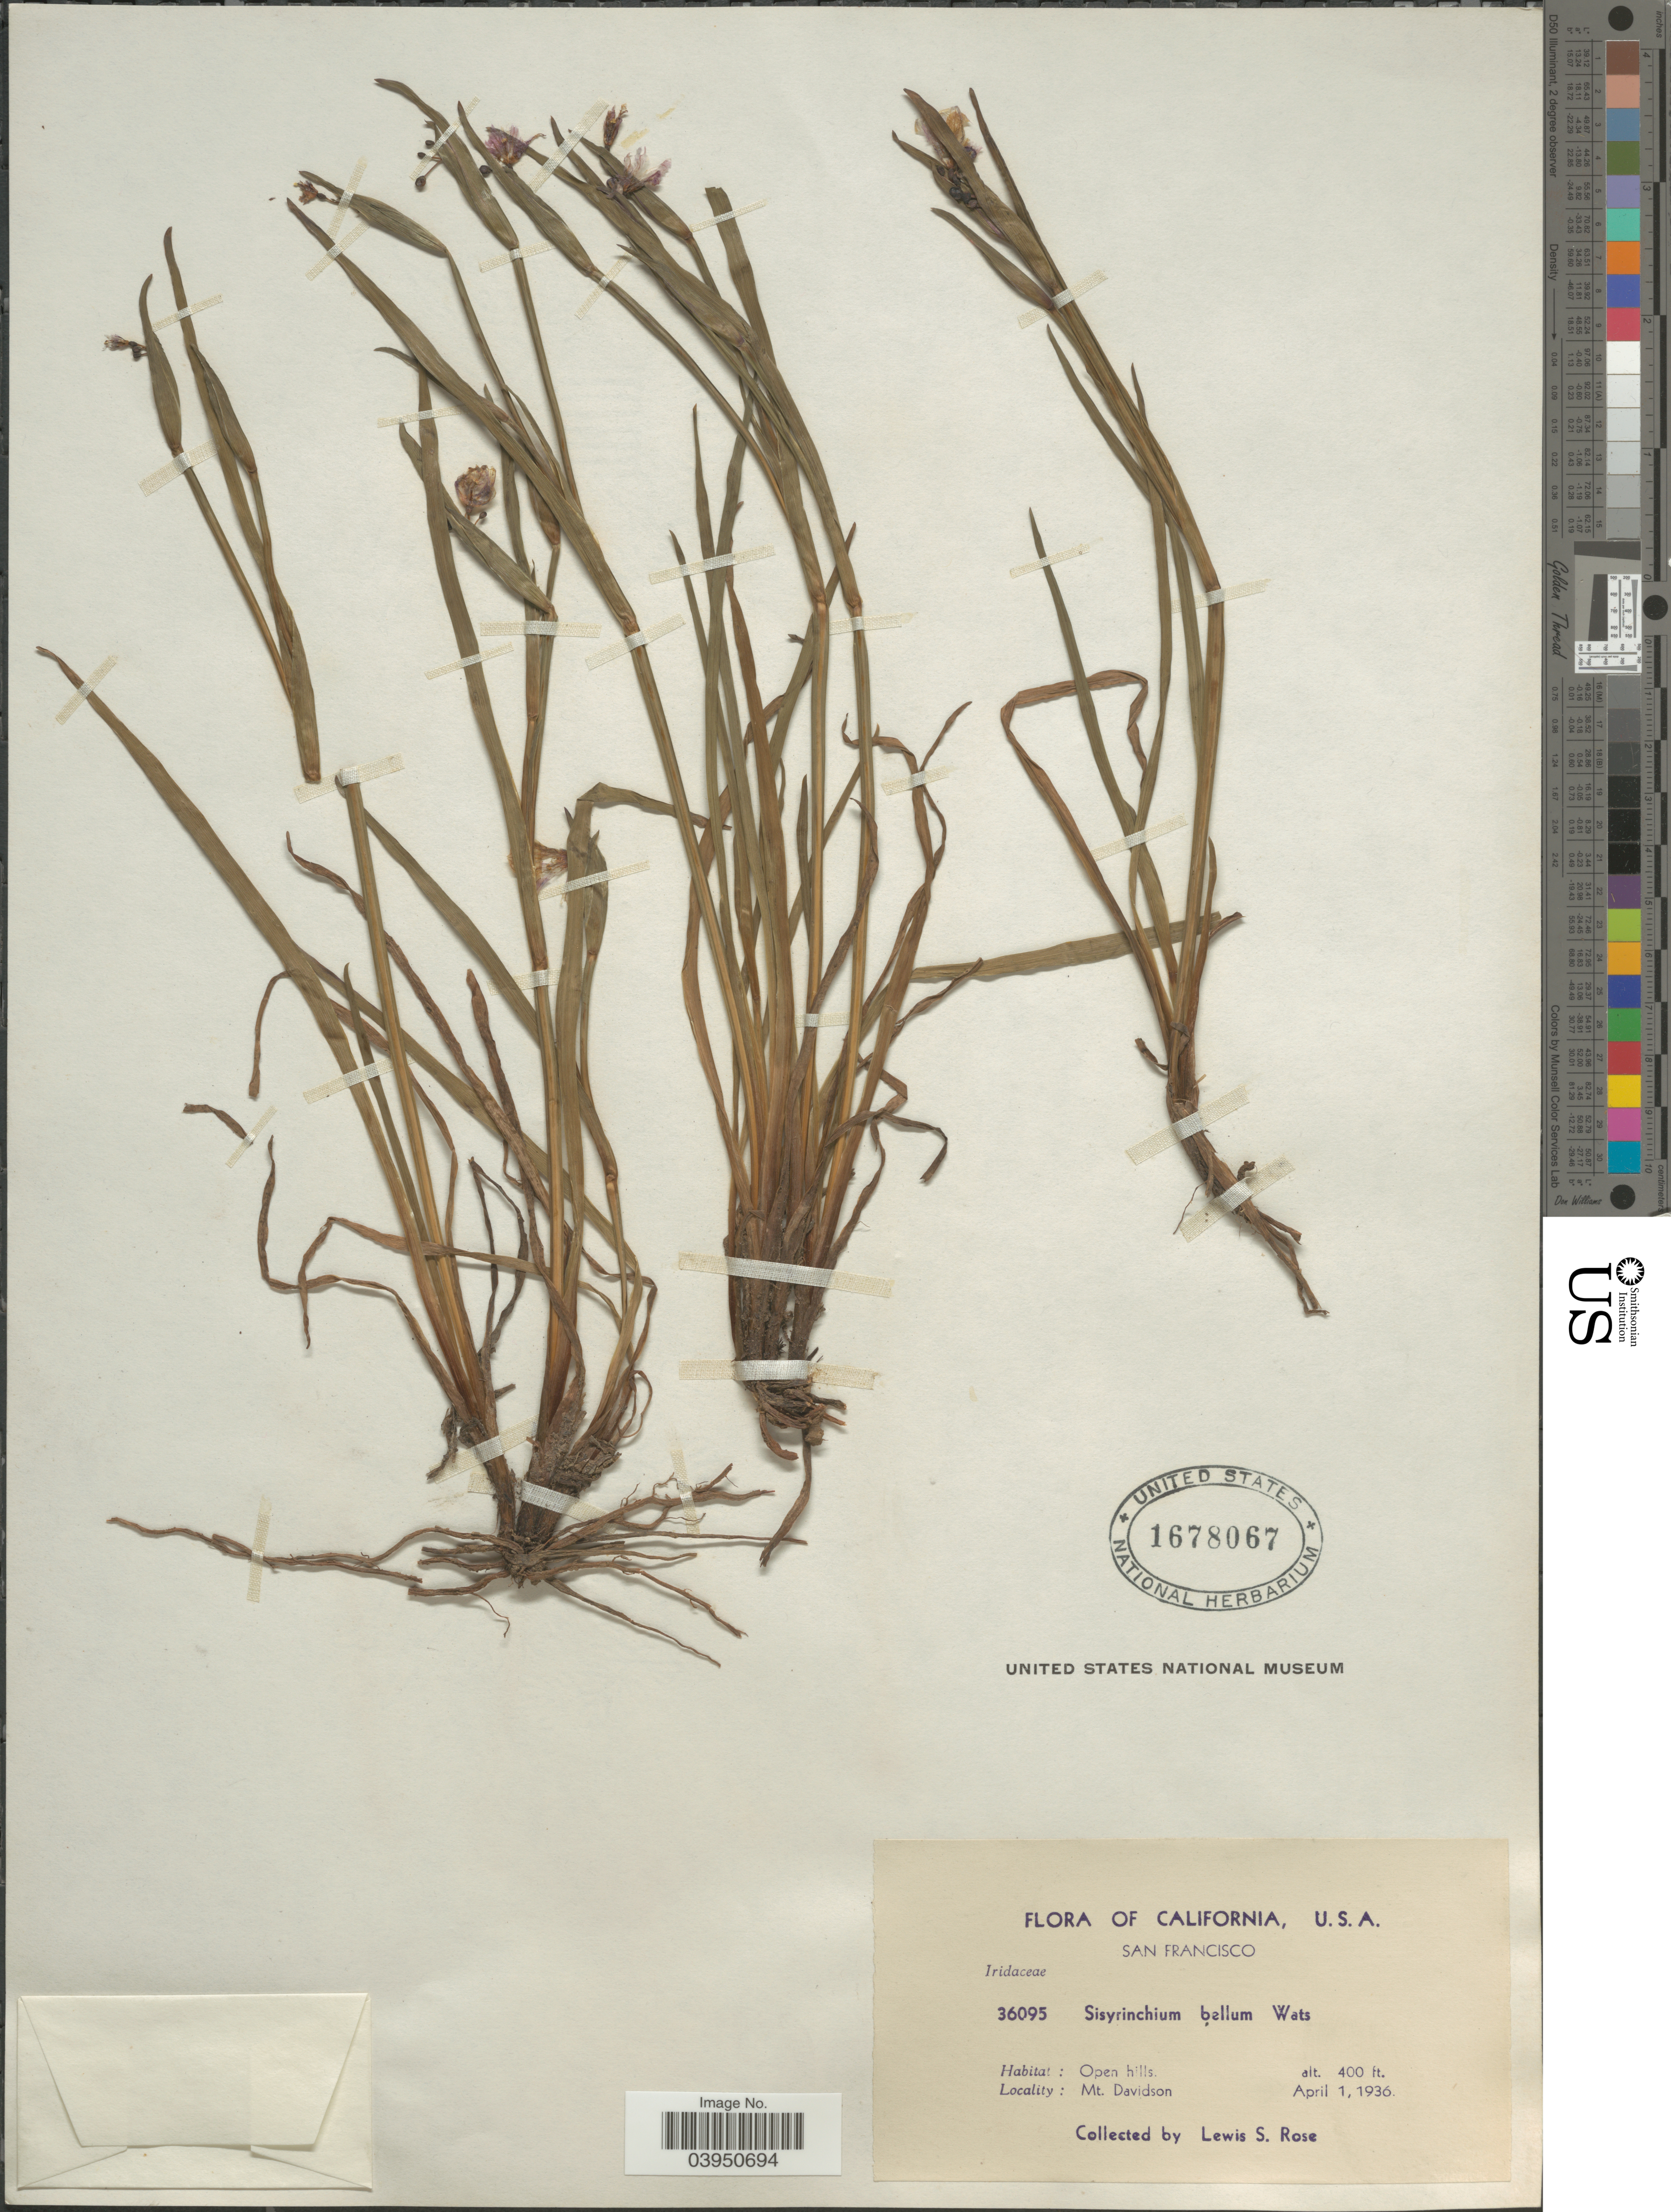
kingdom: Plantae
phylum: Tracheophyta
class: Liliopsida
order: Asparagales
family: Iridaceae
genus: Sisyrinchium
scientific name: Sisyrinchium bellum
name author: S. Watson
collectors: L. S. Rose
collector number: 36095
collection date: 1936-04-01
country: United States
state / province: California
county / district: San Francisco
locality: San Francisco. Mt. Davidson.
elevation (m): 122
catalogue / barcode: US 1678067